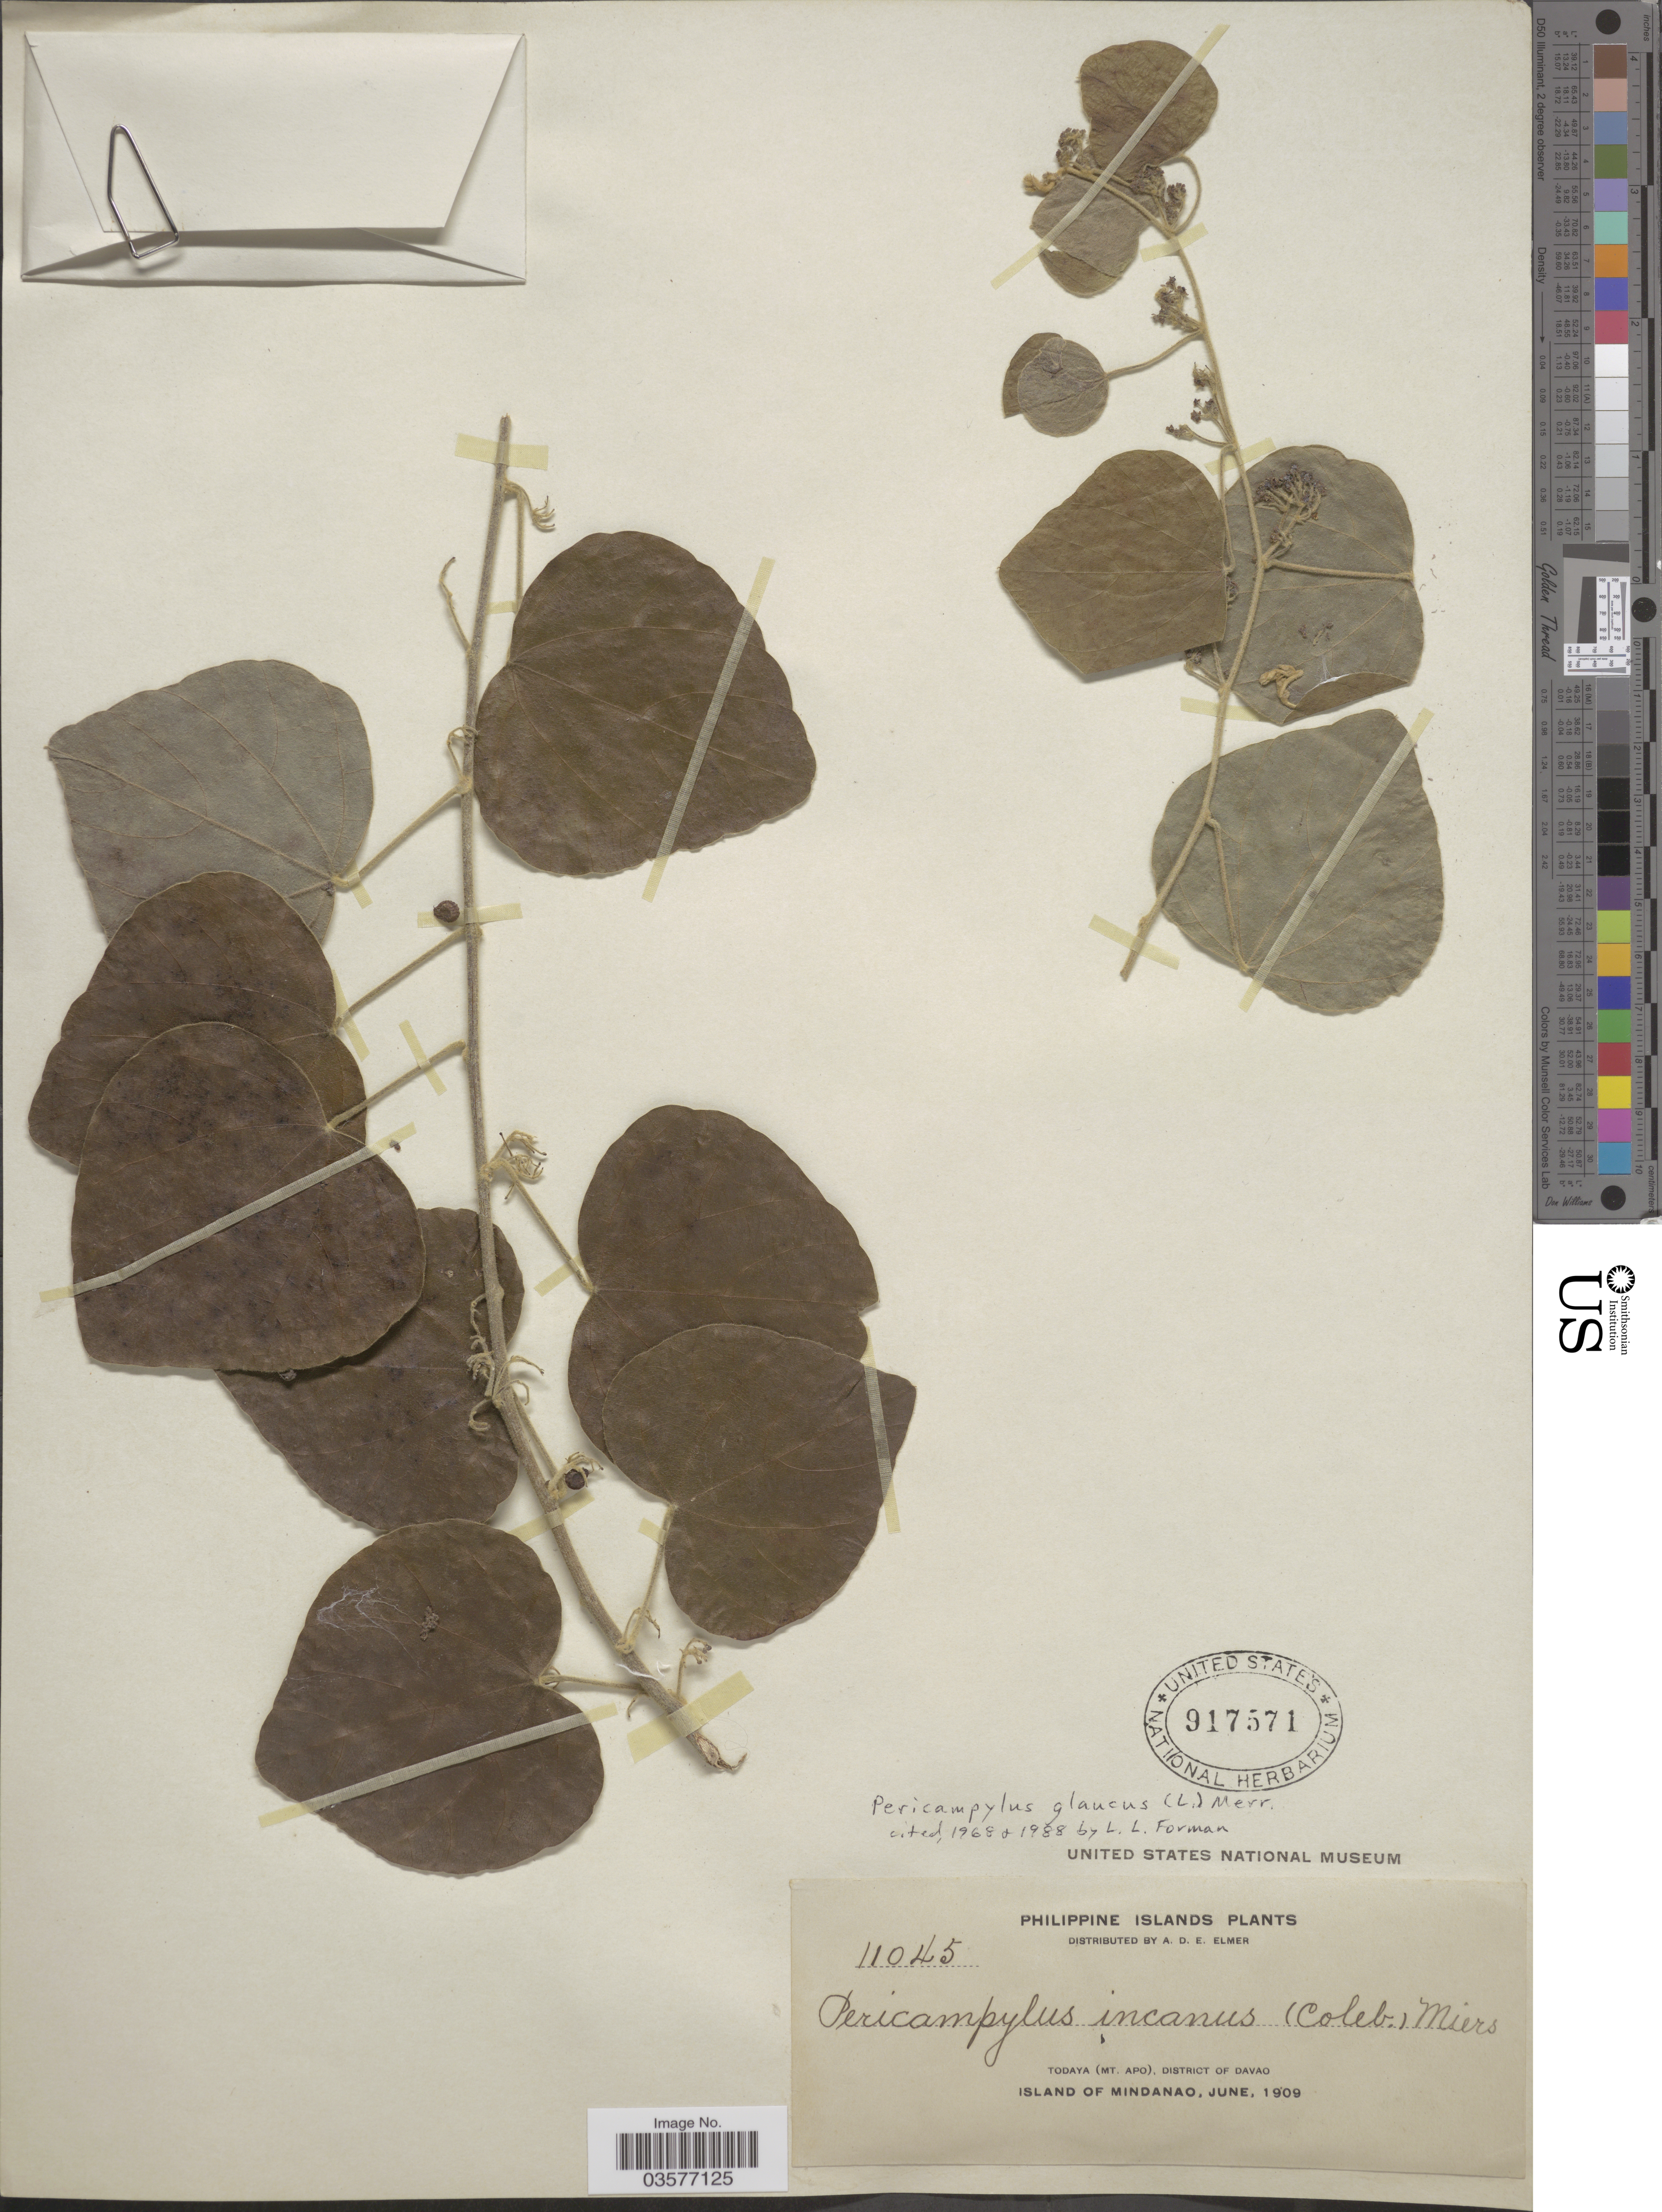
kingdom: Plantae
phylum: Tracheophyta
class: Magnoliopsida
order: Ranunculales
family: Menispermaceae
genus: Pericampylus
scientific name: Pericampylus glaucus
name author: (Lam.) Merr.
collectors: A. D. E. Elmer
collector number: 11045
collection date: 1909-06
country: Philippines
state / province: Davao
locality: Philippine Islands. Todaya (Mt. Apo), District of Davao. Island of Mindanao.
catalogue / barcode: US 917571